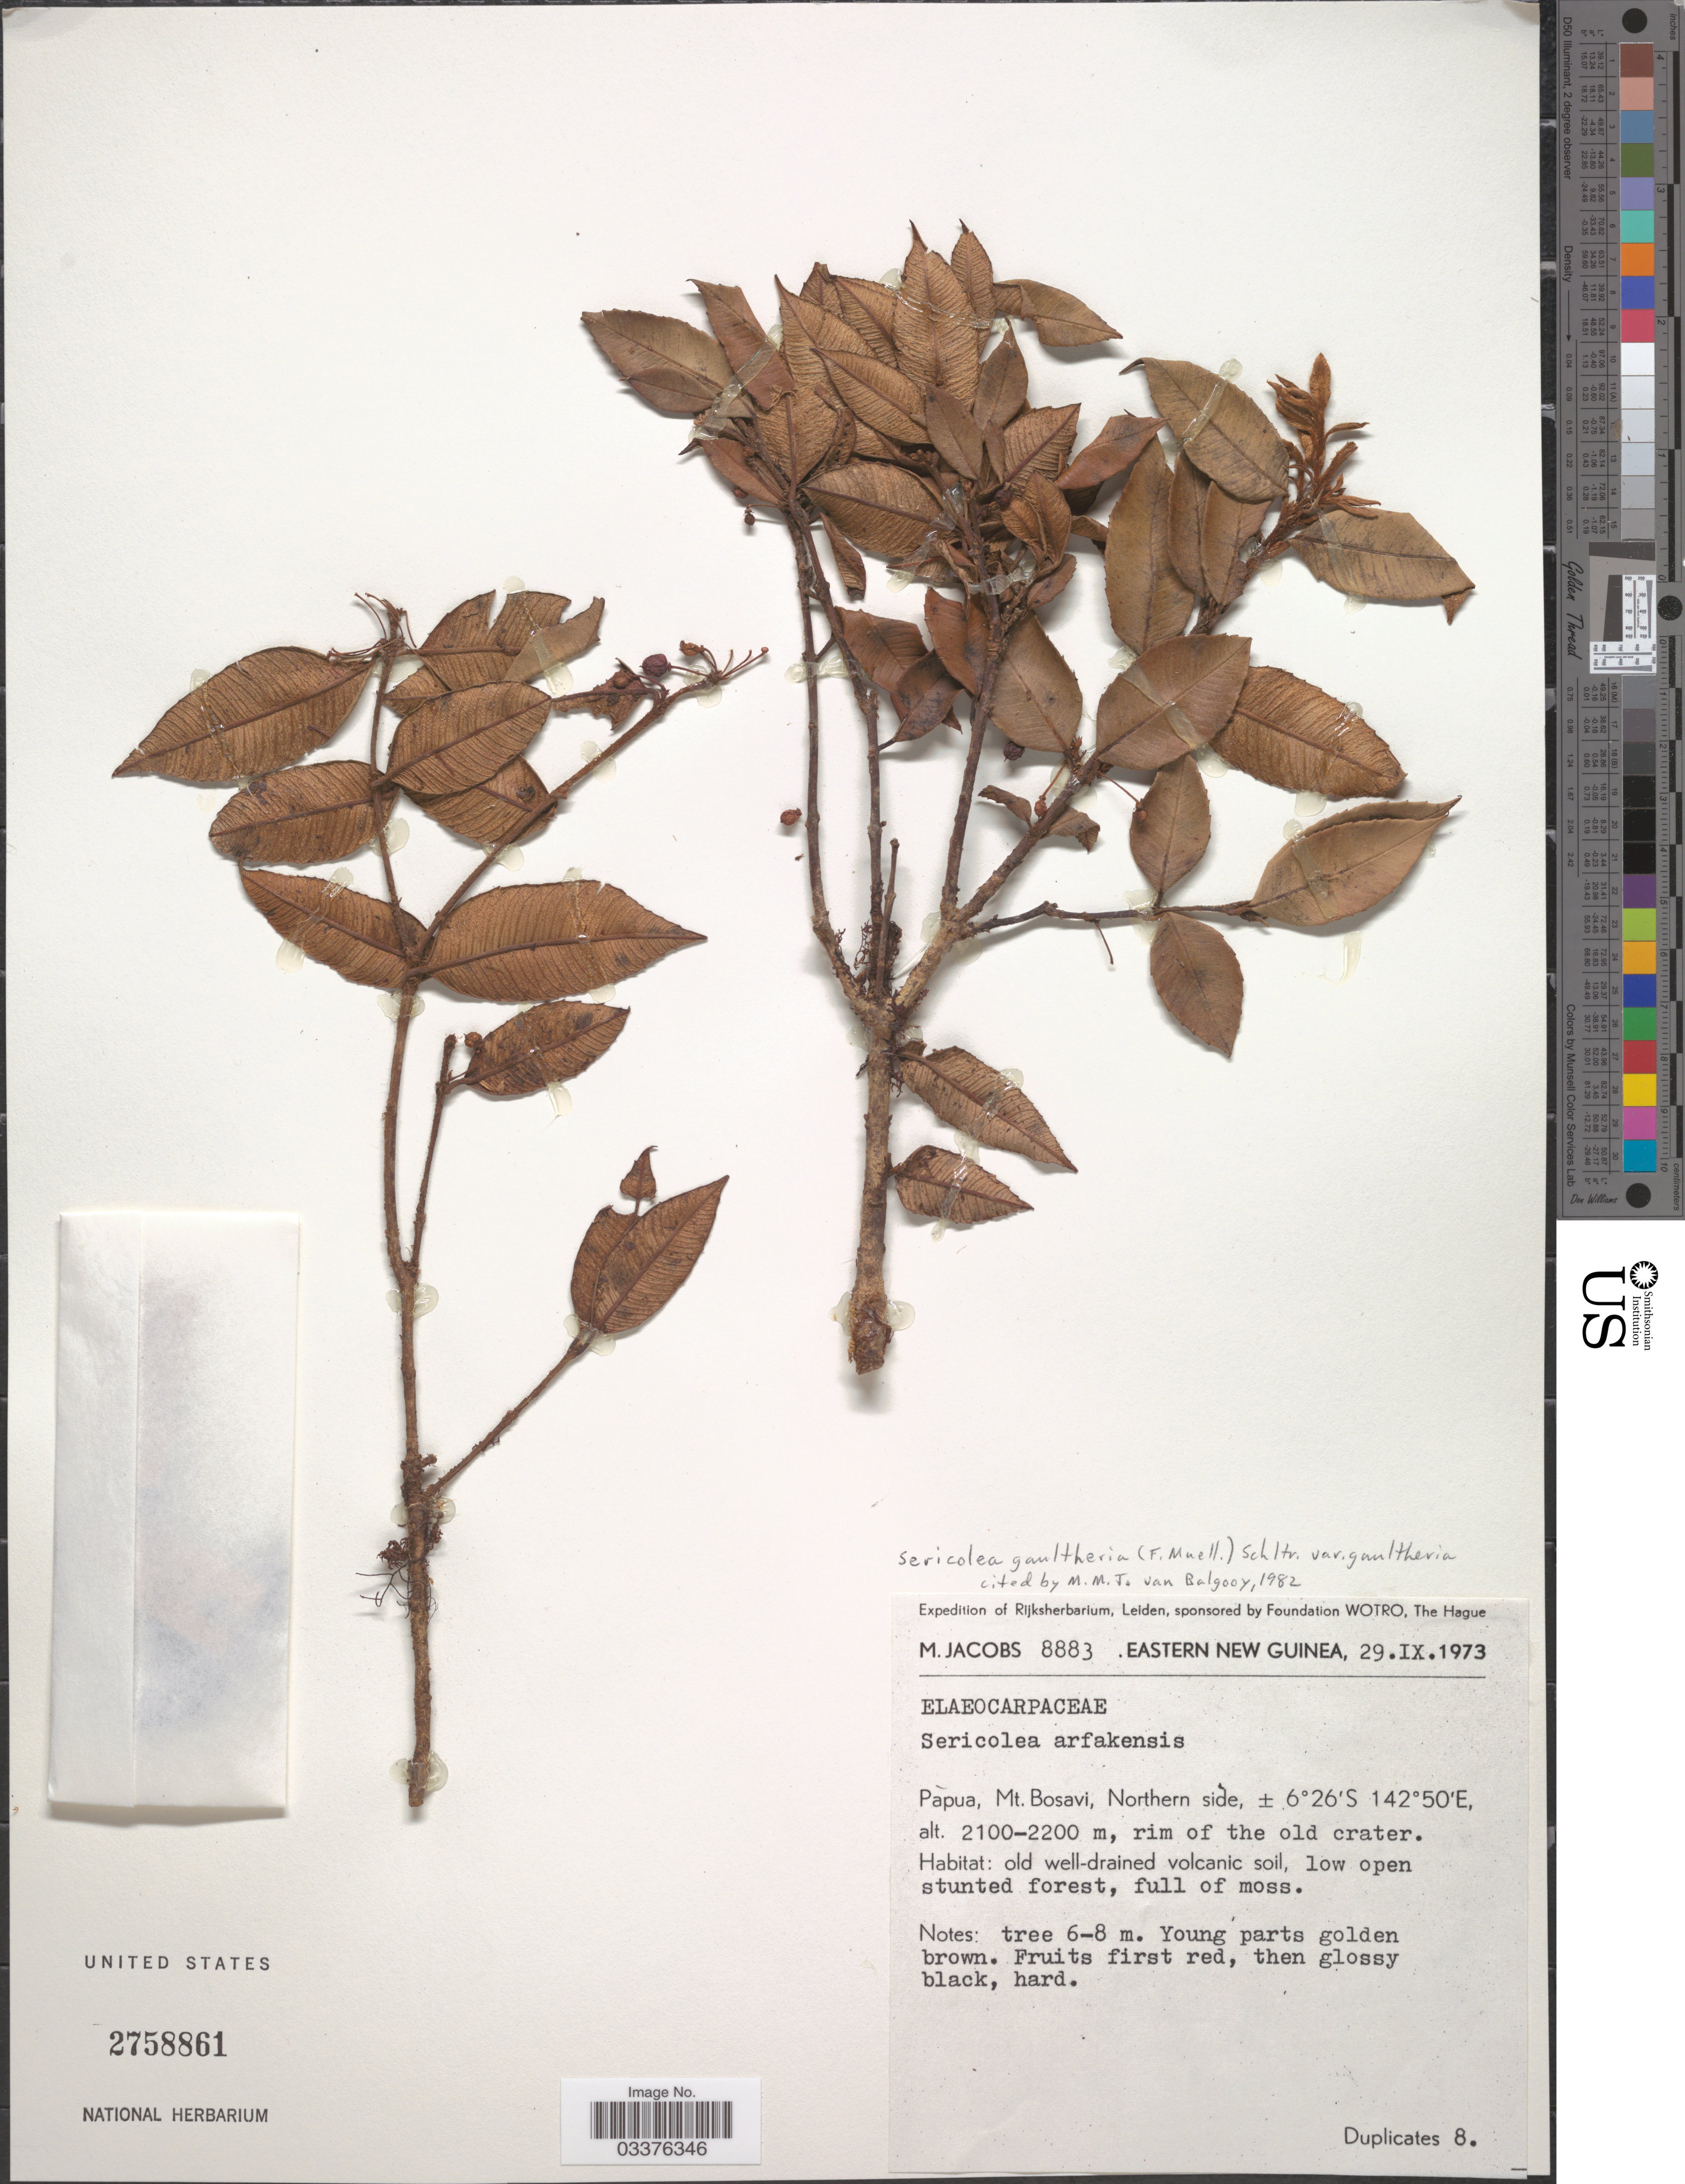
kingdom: Plantae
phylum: Tracheophyta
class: Magnoliopsida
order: Oxalidales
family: Elaeocarpaceae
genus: Sericolea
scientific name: Sericolea gaultheria var. gaultheria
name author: (F. Muell.) Schltr.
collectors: M. Jacobs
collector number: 8883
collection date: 1973-09-29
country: Papua New Guinea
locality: Eastern New Guinea. Papua, Mt. Bosavi, Northern side, rim of the old crater.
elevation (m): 2100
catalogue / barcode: US 2758861